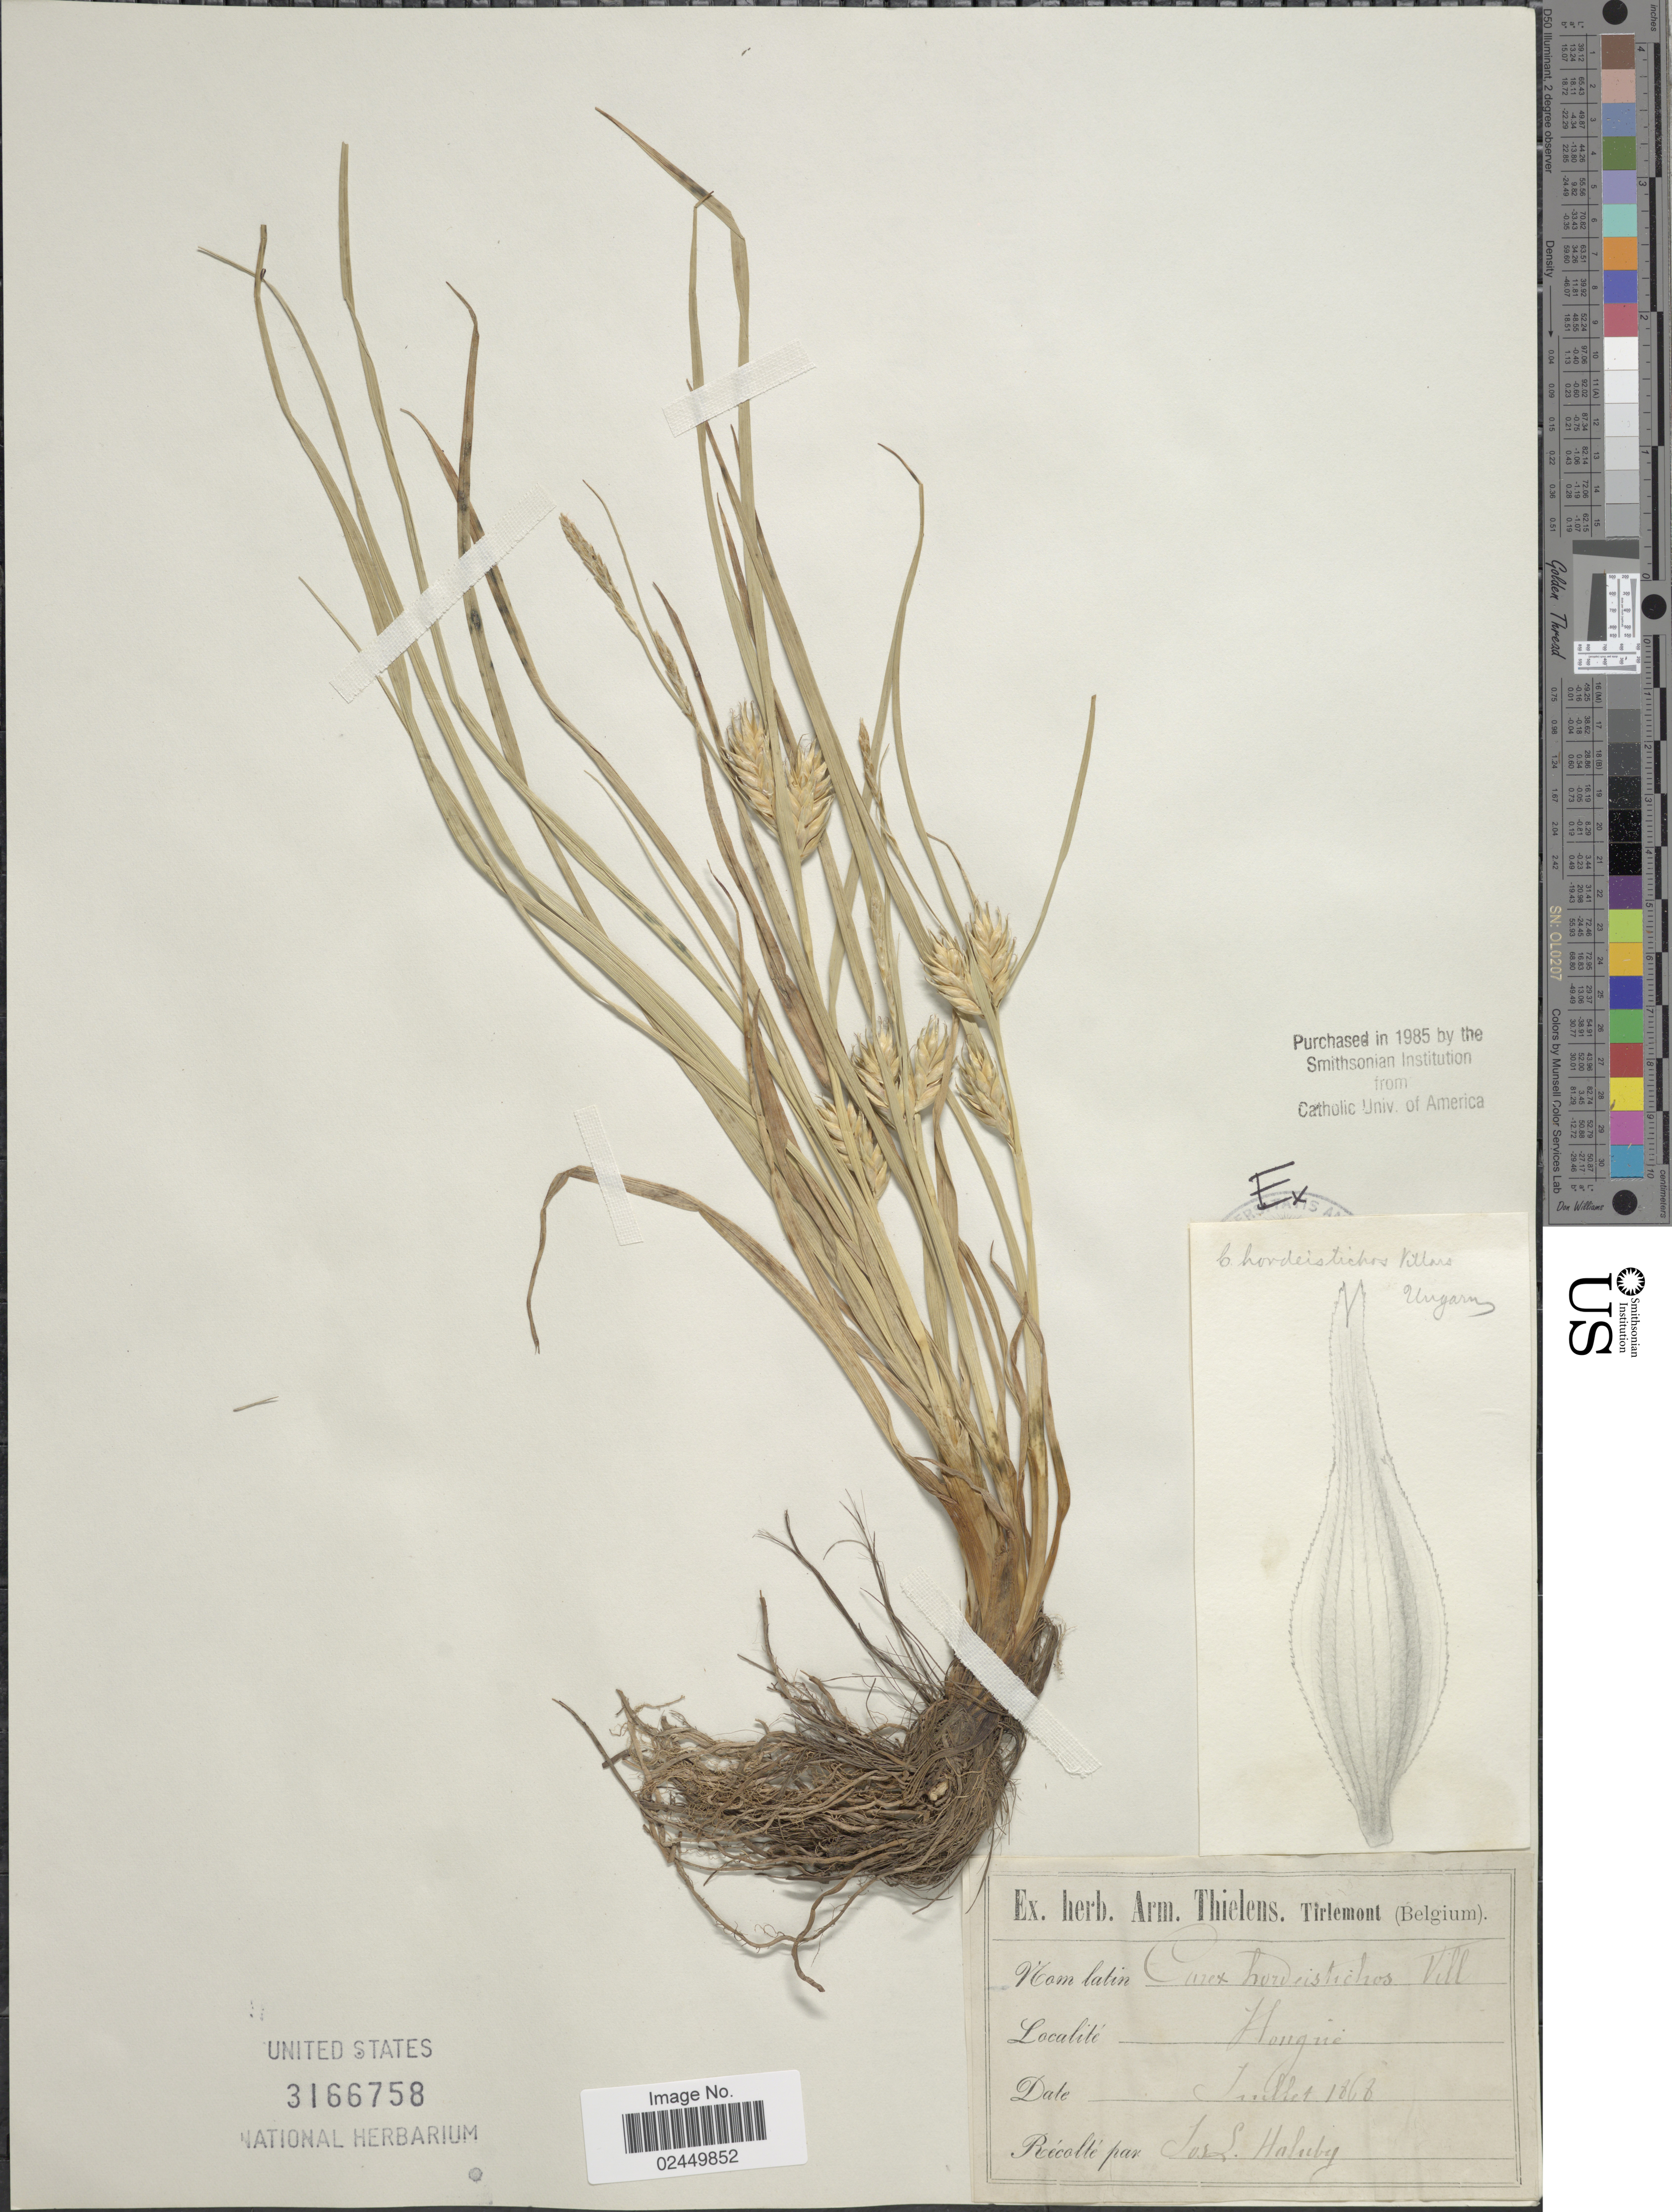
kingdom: Plantae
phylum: Tracheophyta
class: Liliopsida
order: Poales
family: Cyperaceae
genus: Carex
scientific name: Carex hordeistichos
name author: Vill.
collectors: J. Haluby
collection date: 1868-07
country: Hungary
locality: Hongrie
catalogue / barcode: US 3166758